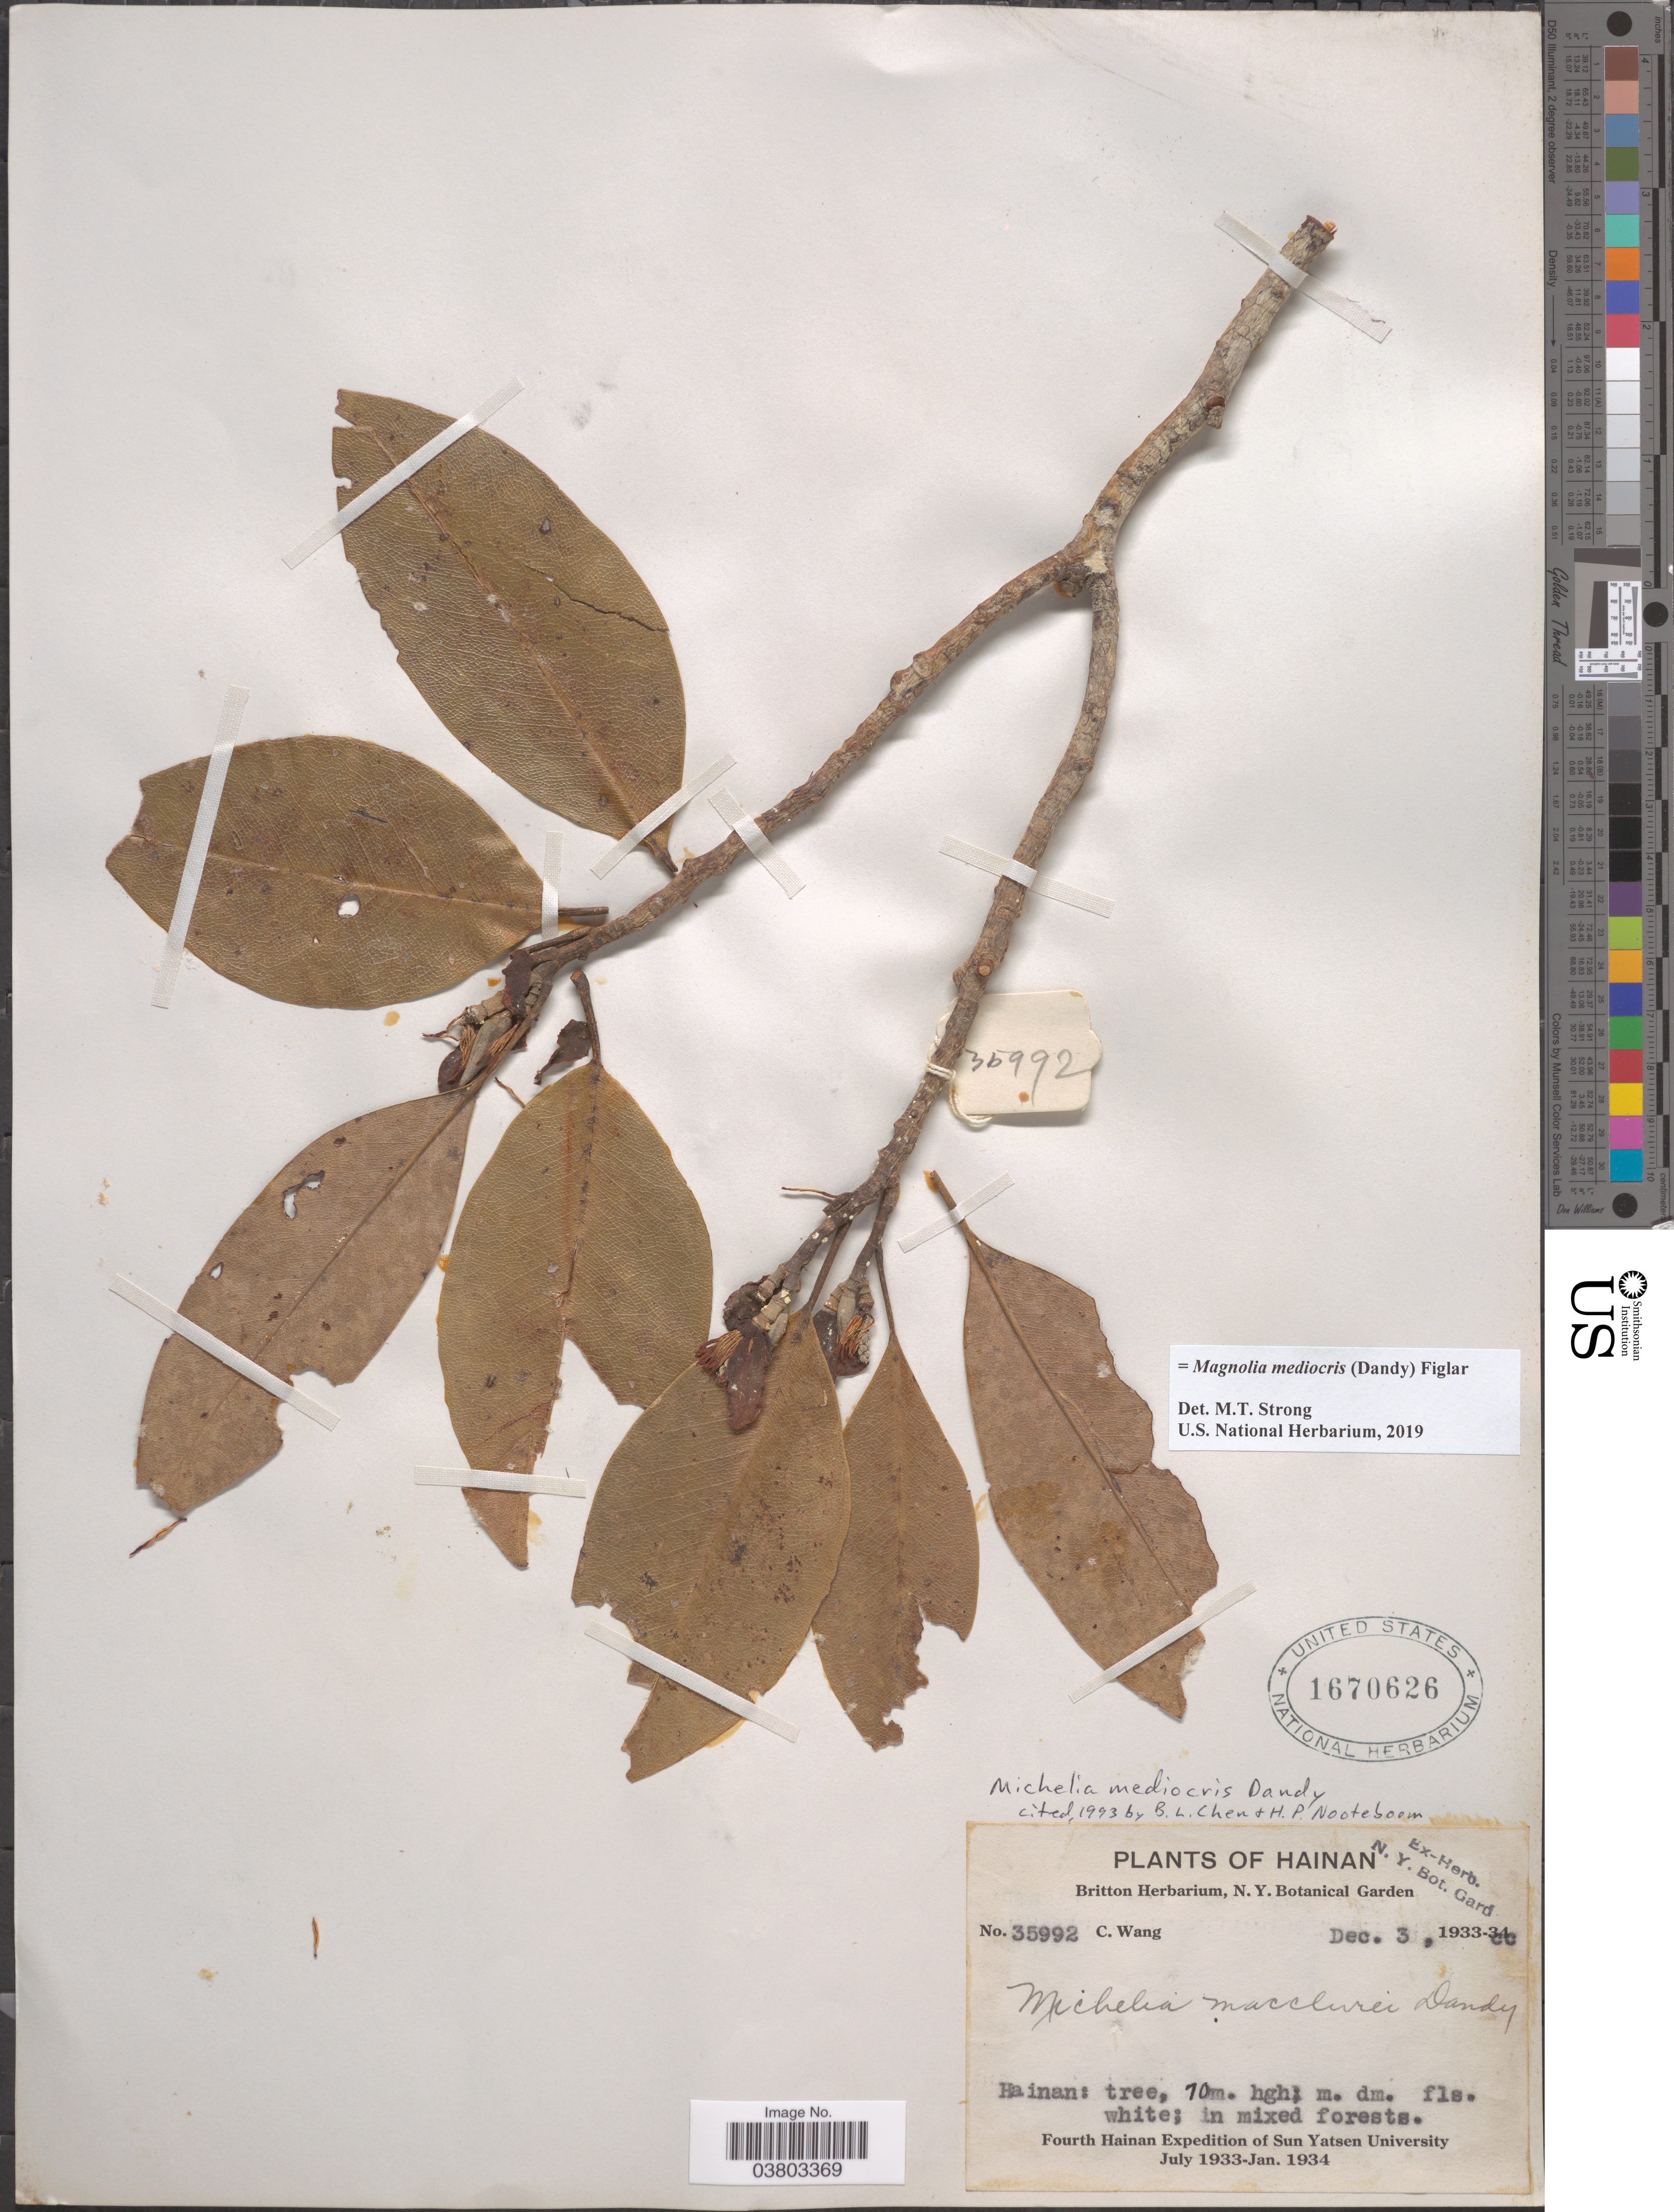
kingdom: Plantae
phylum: Tracheophyta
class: Magnoliopsida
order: Magnoliales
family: Magnoliaceae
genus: Magnolia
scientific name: Magnolia mediocris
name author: (Dandy) Figlar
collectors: C. Wang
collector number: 35992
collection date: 1933-12-03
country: China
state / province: Hainan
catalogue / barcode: US 1670626